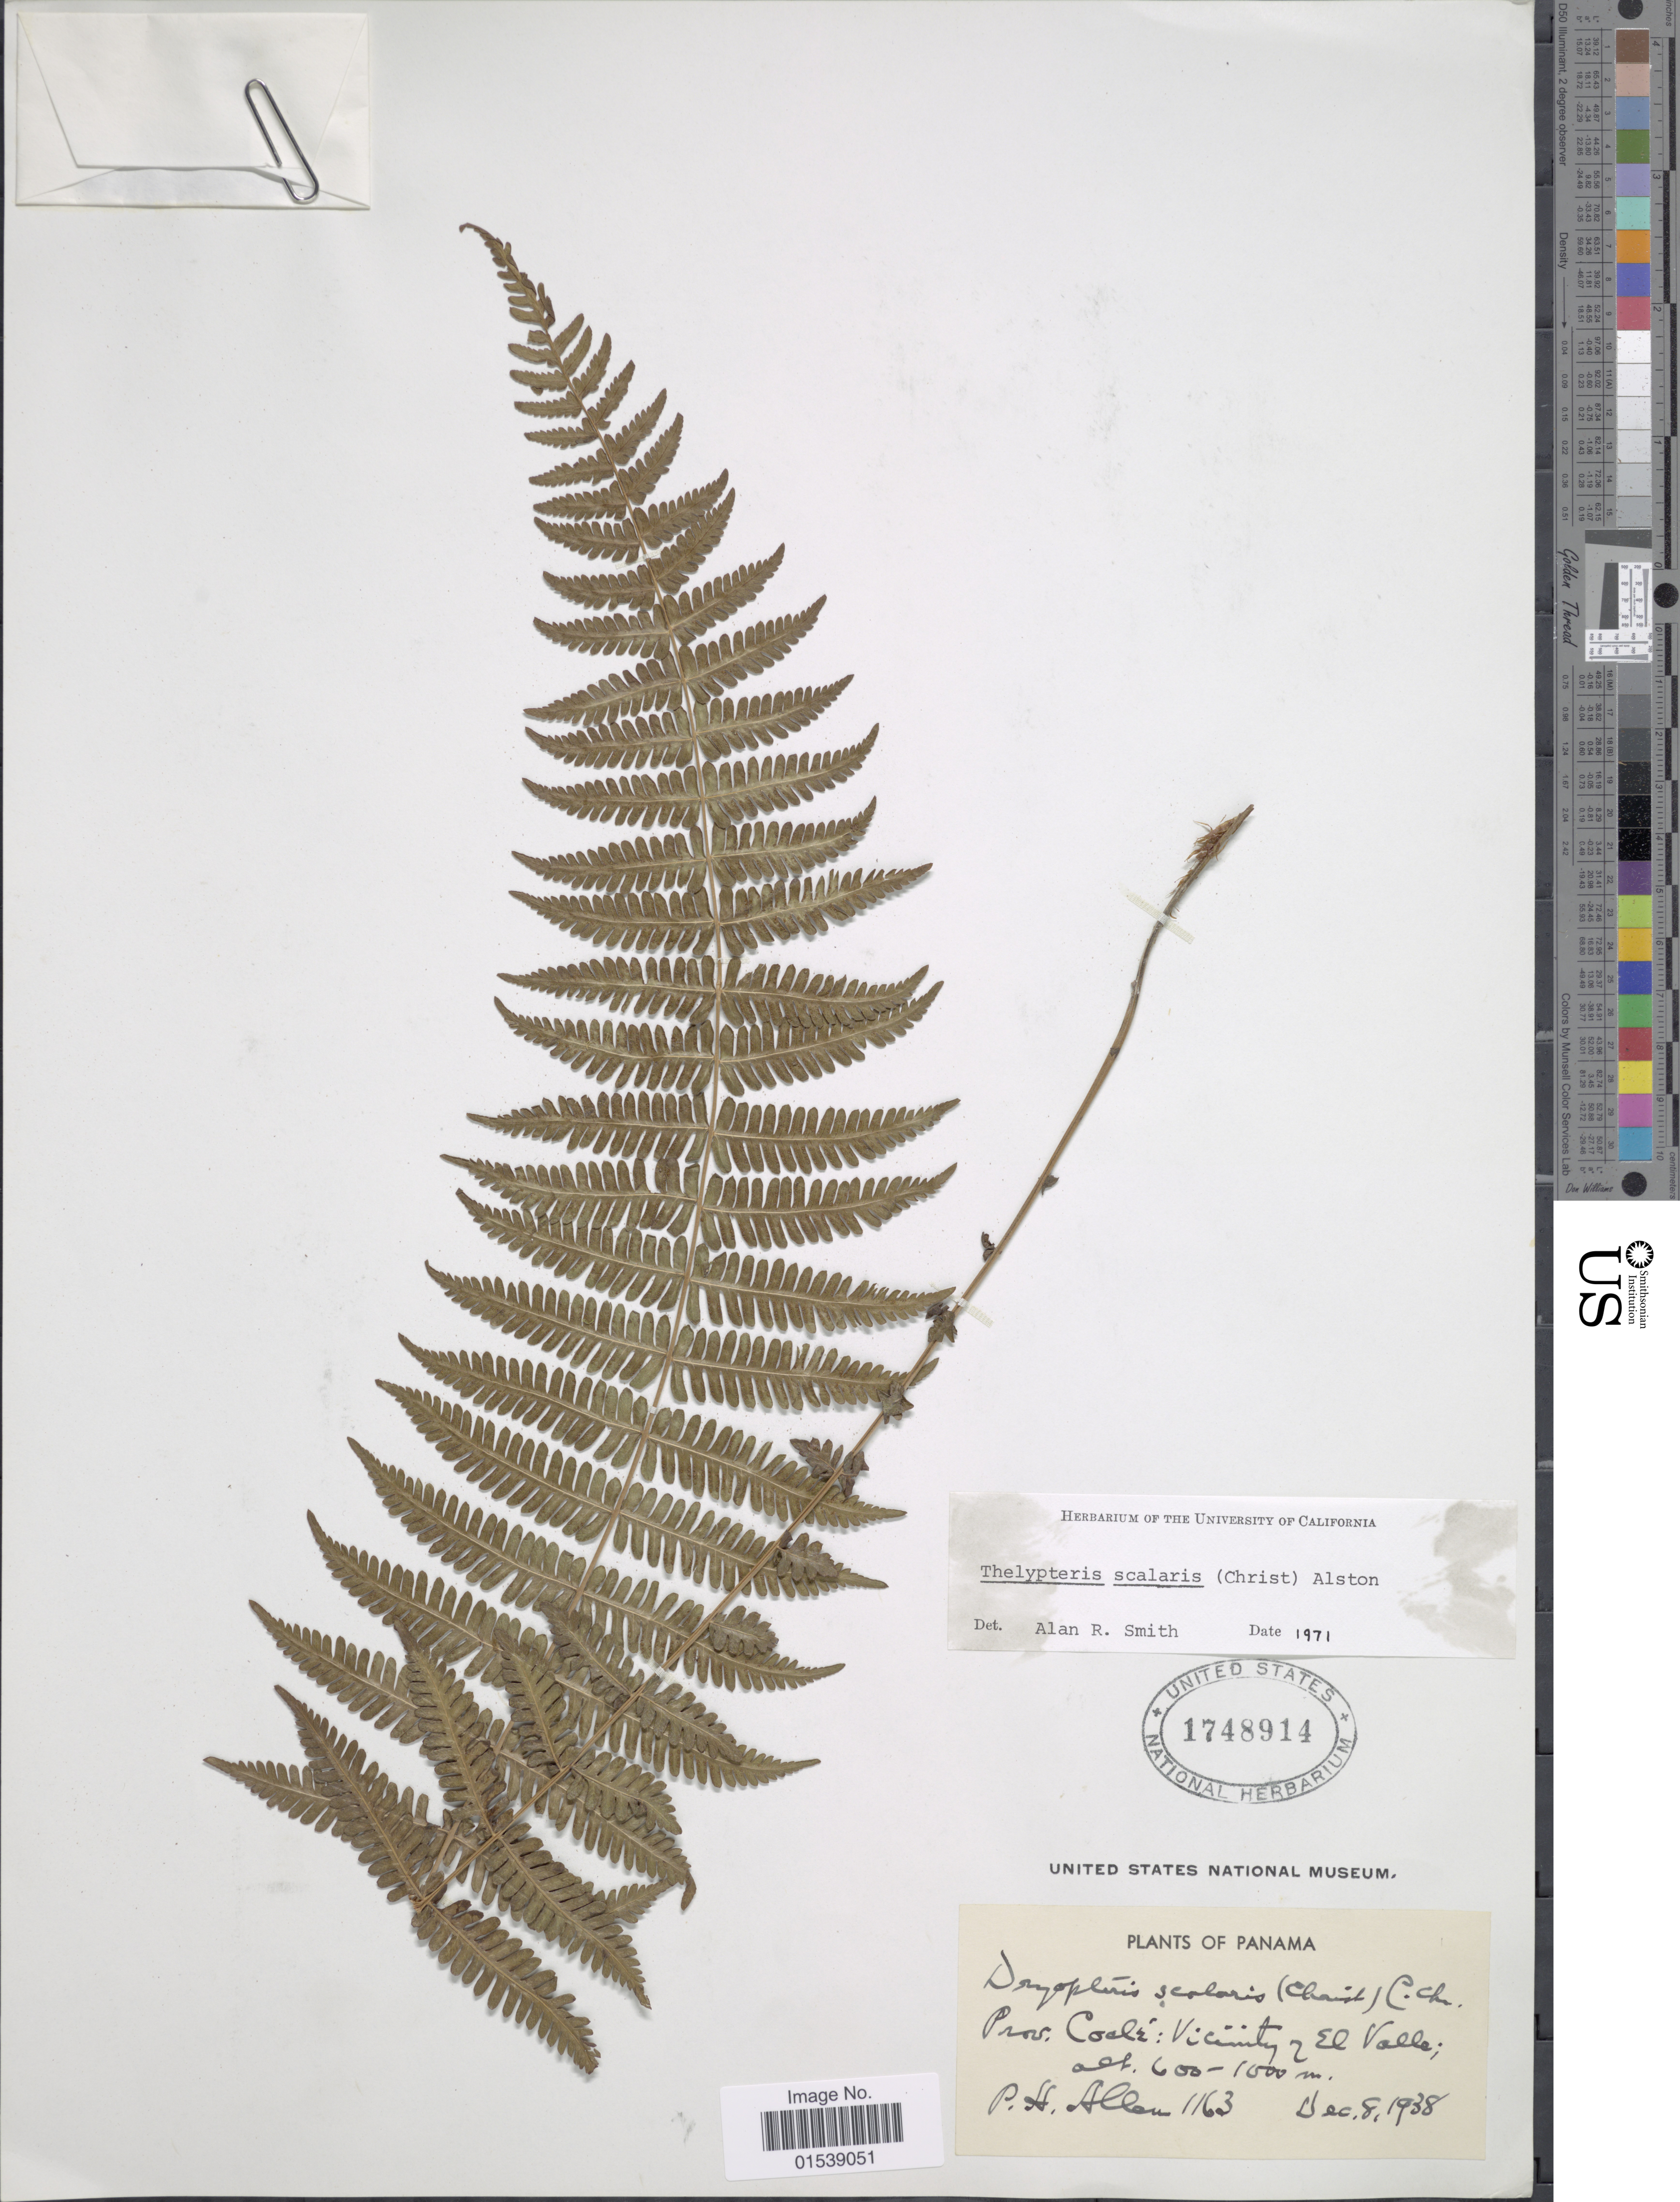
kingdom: Plantae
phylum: Tracheophyta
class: Polypodiopsida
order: Polypodiales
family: Thelypteridaceae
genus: Amauropelta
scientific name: Amauropelta scalaris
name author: (Christ) Á. Löve & D. Löve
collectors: P. H. Allen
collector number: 1163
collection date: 1938-12-08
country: Panama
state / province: Coclé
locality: Prov. Cocle: Vicinity of El Valle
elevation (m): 600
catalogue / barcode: US 1748914